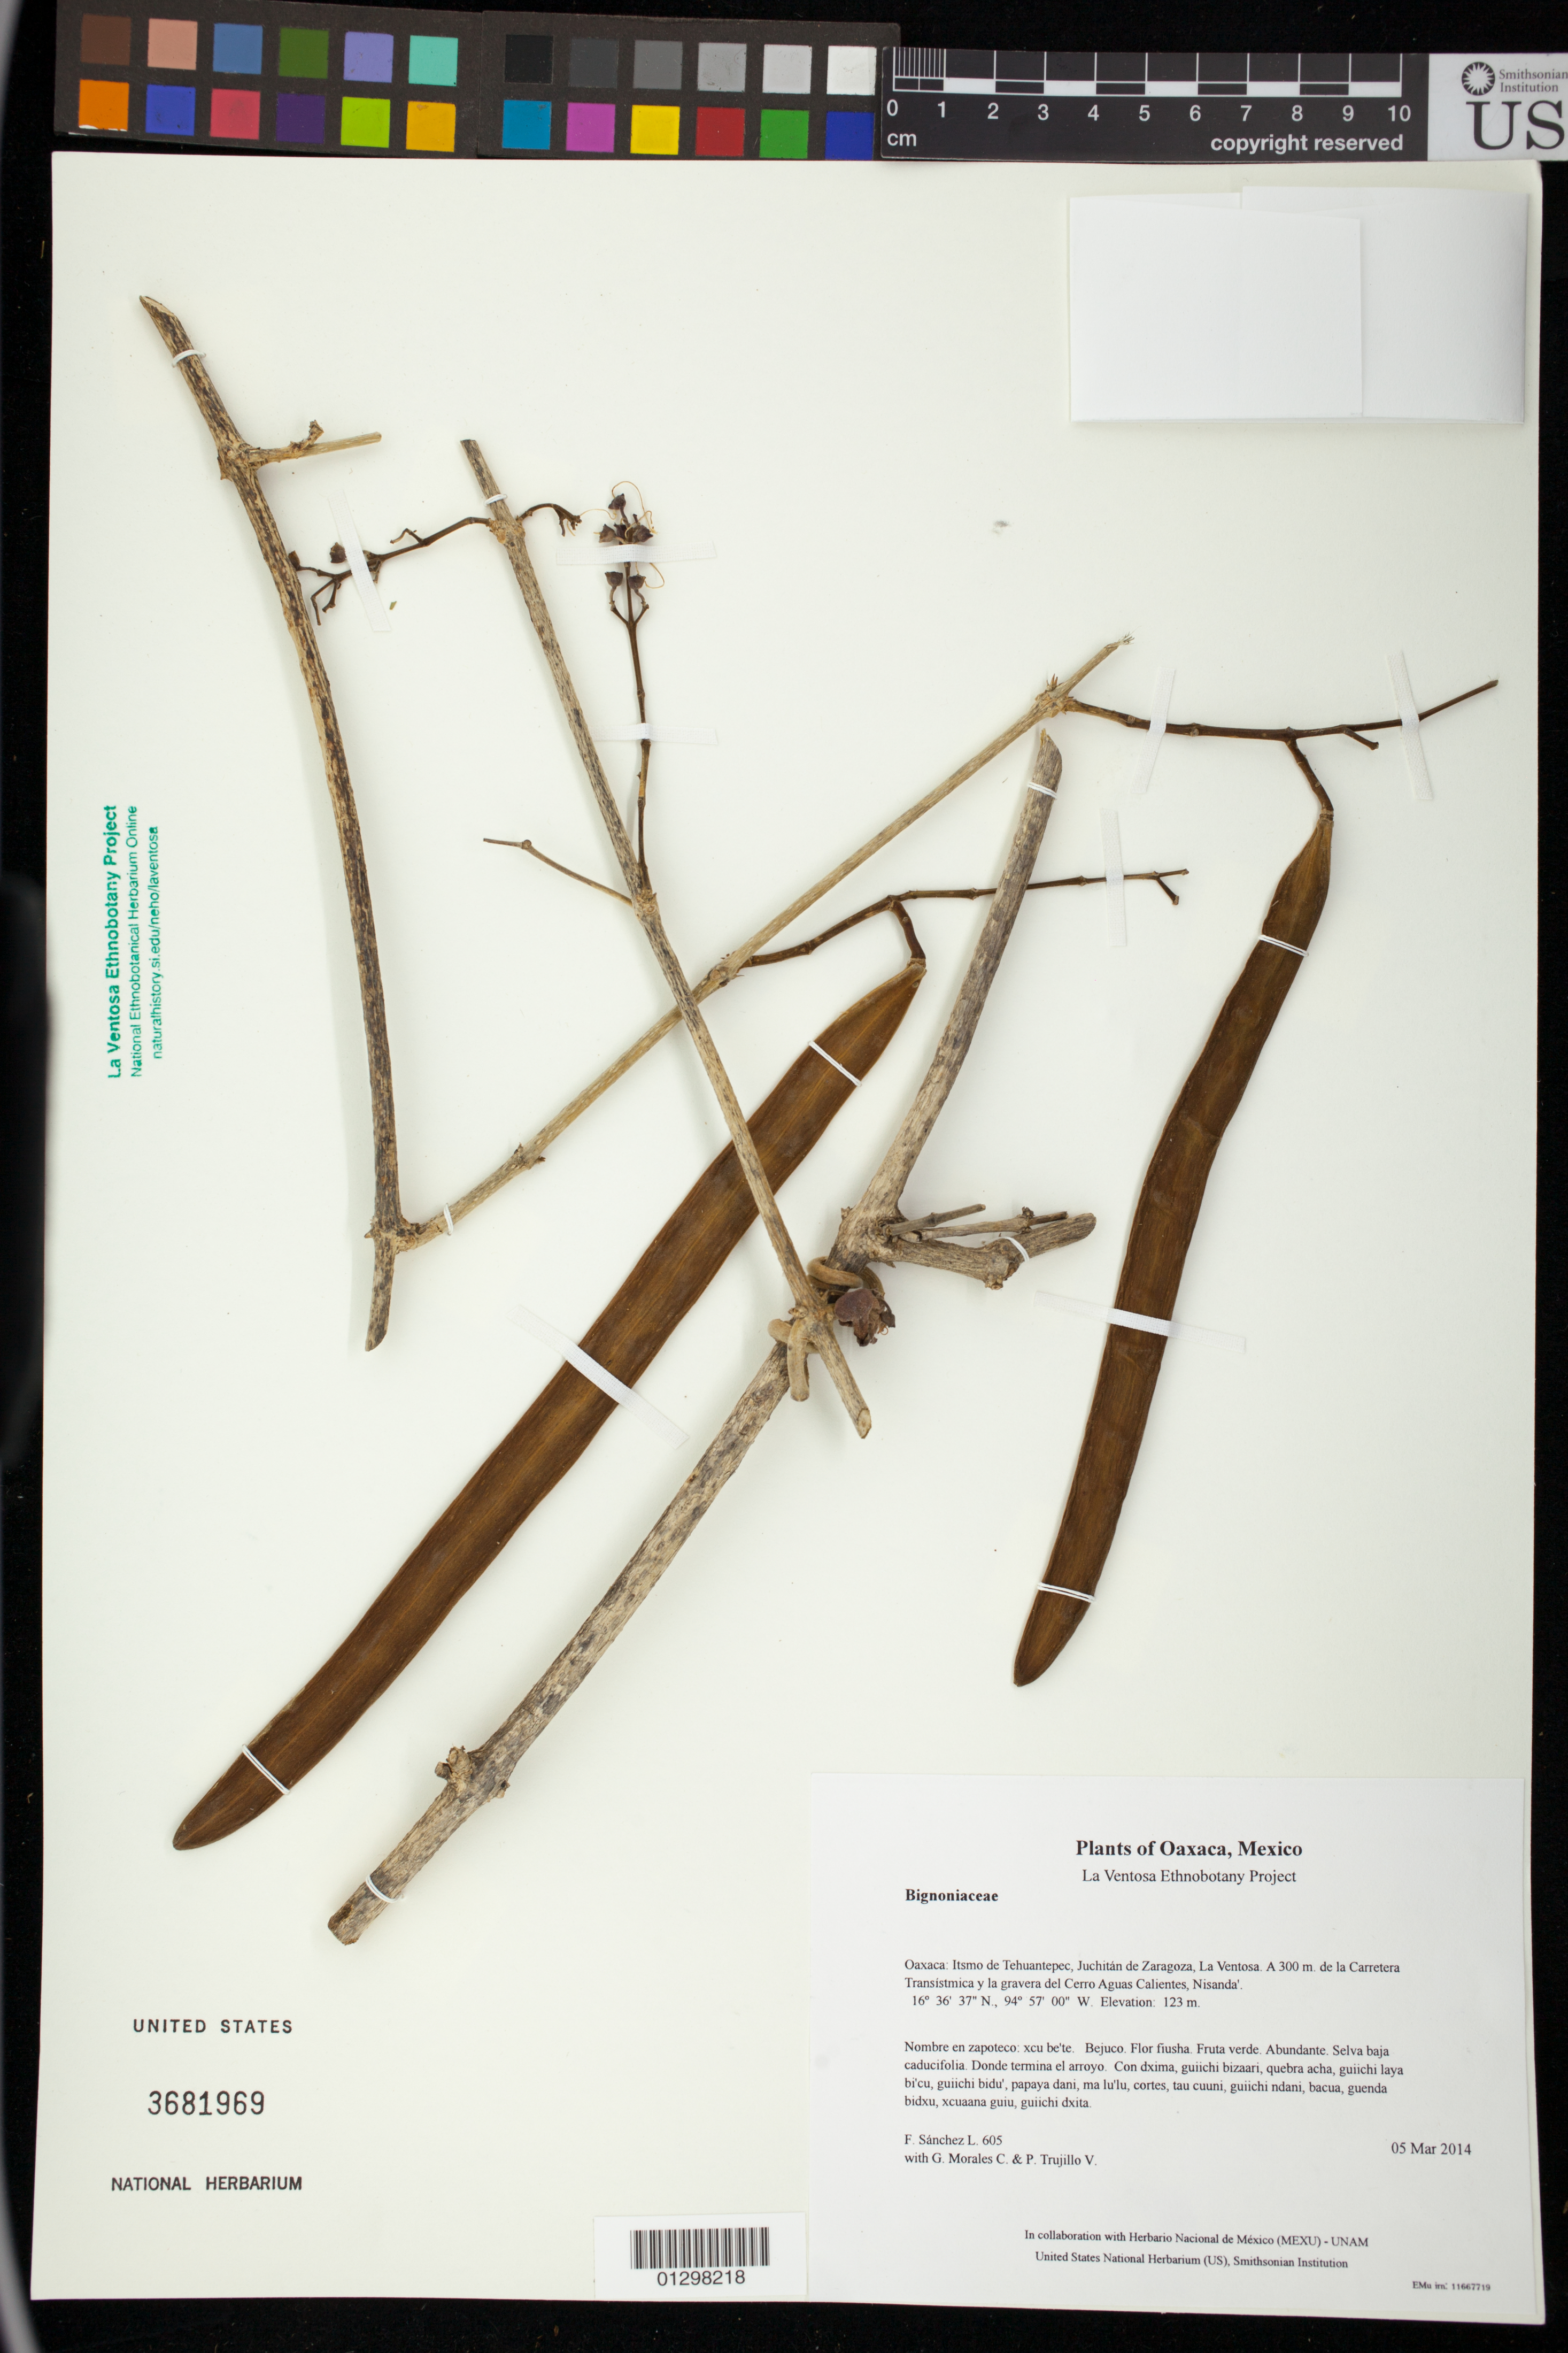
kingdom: Plantae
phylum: Tracheophyta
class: Magnoliopsida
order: Lamiales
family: Bignoniaceae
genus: Fridericia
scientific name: Fridericia mollissima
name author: (Kunth) L.G. Lohmann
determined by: Strong, M. T., (US), Smithsonian Institution - National Museum of Natural History (UNITED STATES)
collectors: F. Sánchez L., G. Morales C. & P. Trujillo V.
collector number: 605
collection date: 2014-03-05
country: Mexico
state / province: Oaxaca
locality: Itsmo de Tehuantepec, Juchitán de Zaragoza, La Ventosa. A 300 m. de la Carretera Transístmica y la gravera del Cerro Aguas Calientes, Nisanda'.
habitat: Selva baja caducifolia. Donde termina el arroyo.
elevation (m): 123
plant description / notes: JEBOT, MEXU, SIPI, US; Luba'. Guie' fiusha. Cuaananaxhi naga'. Stale.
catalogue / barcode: US 3681969